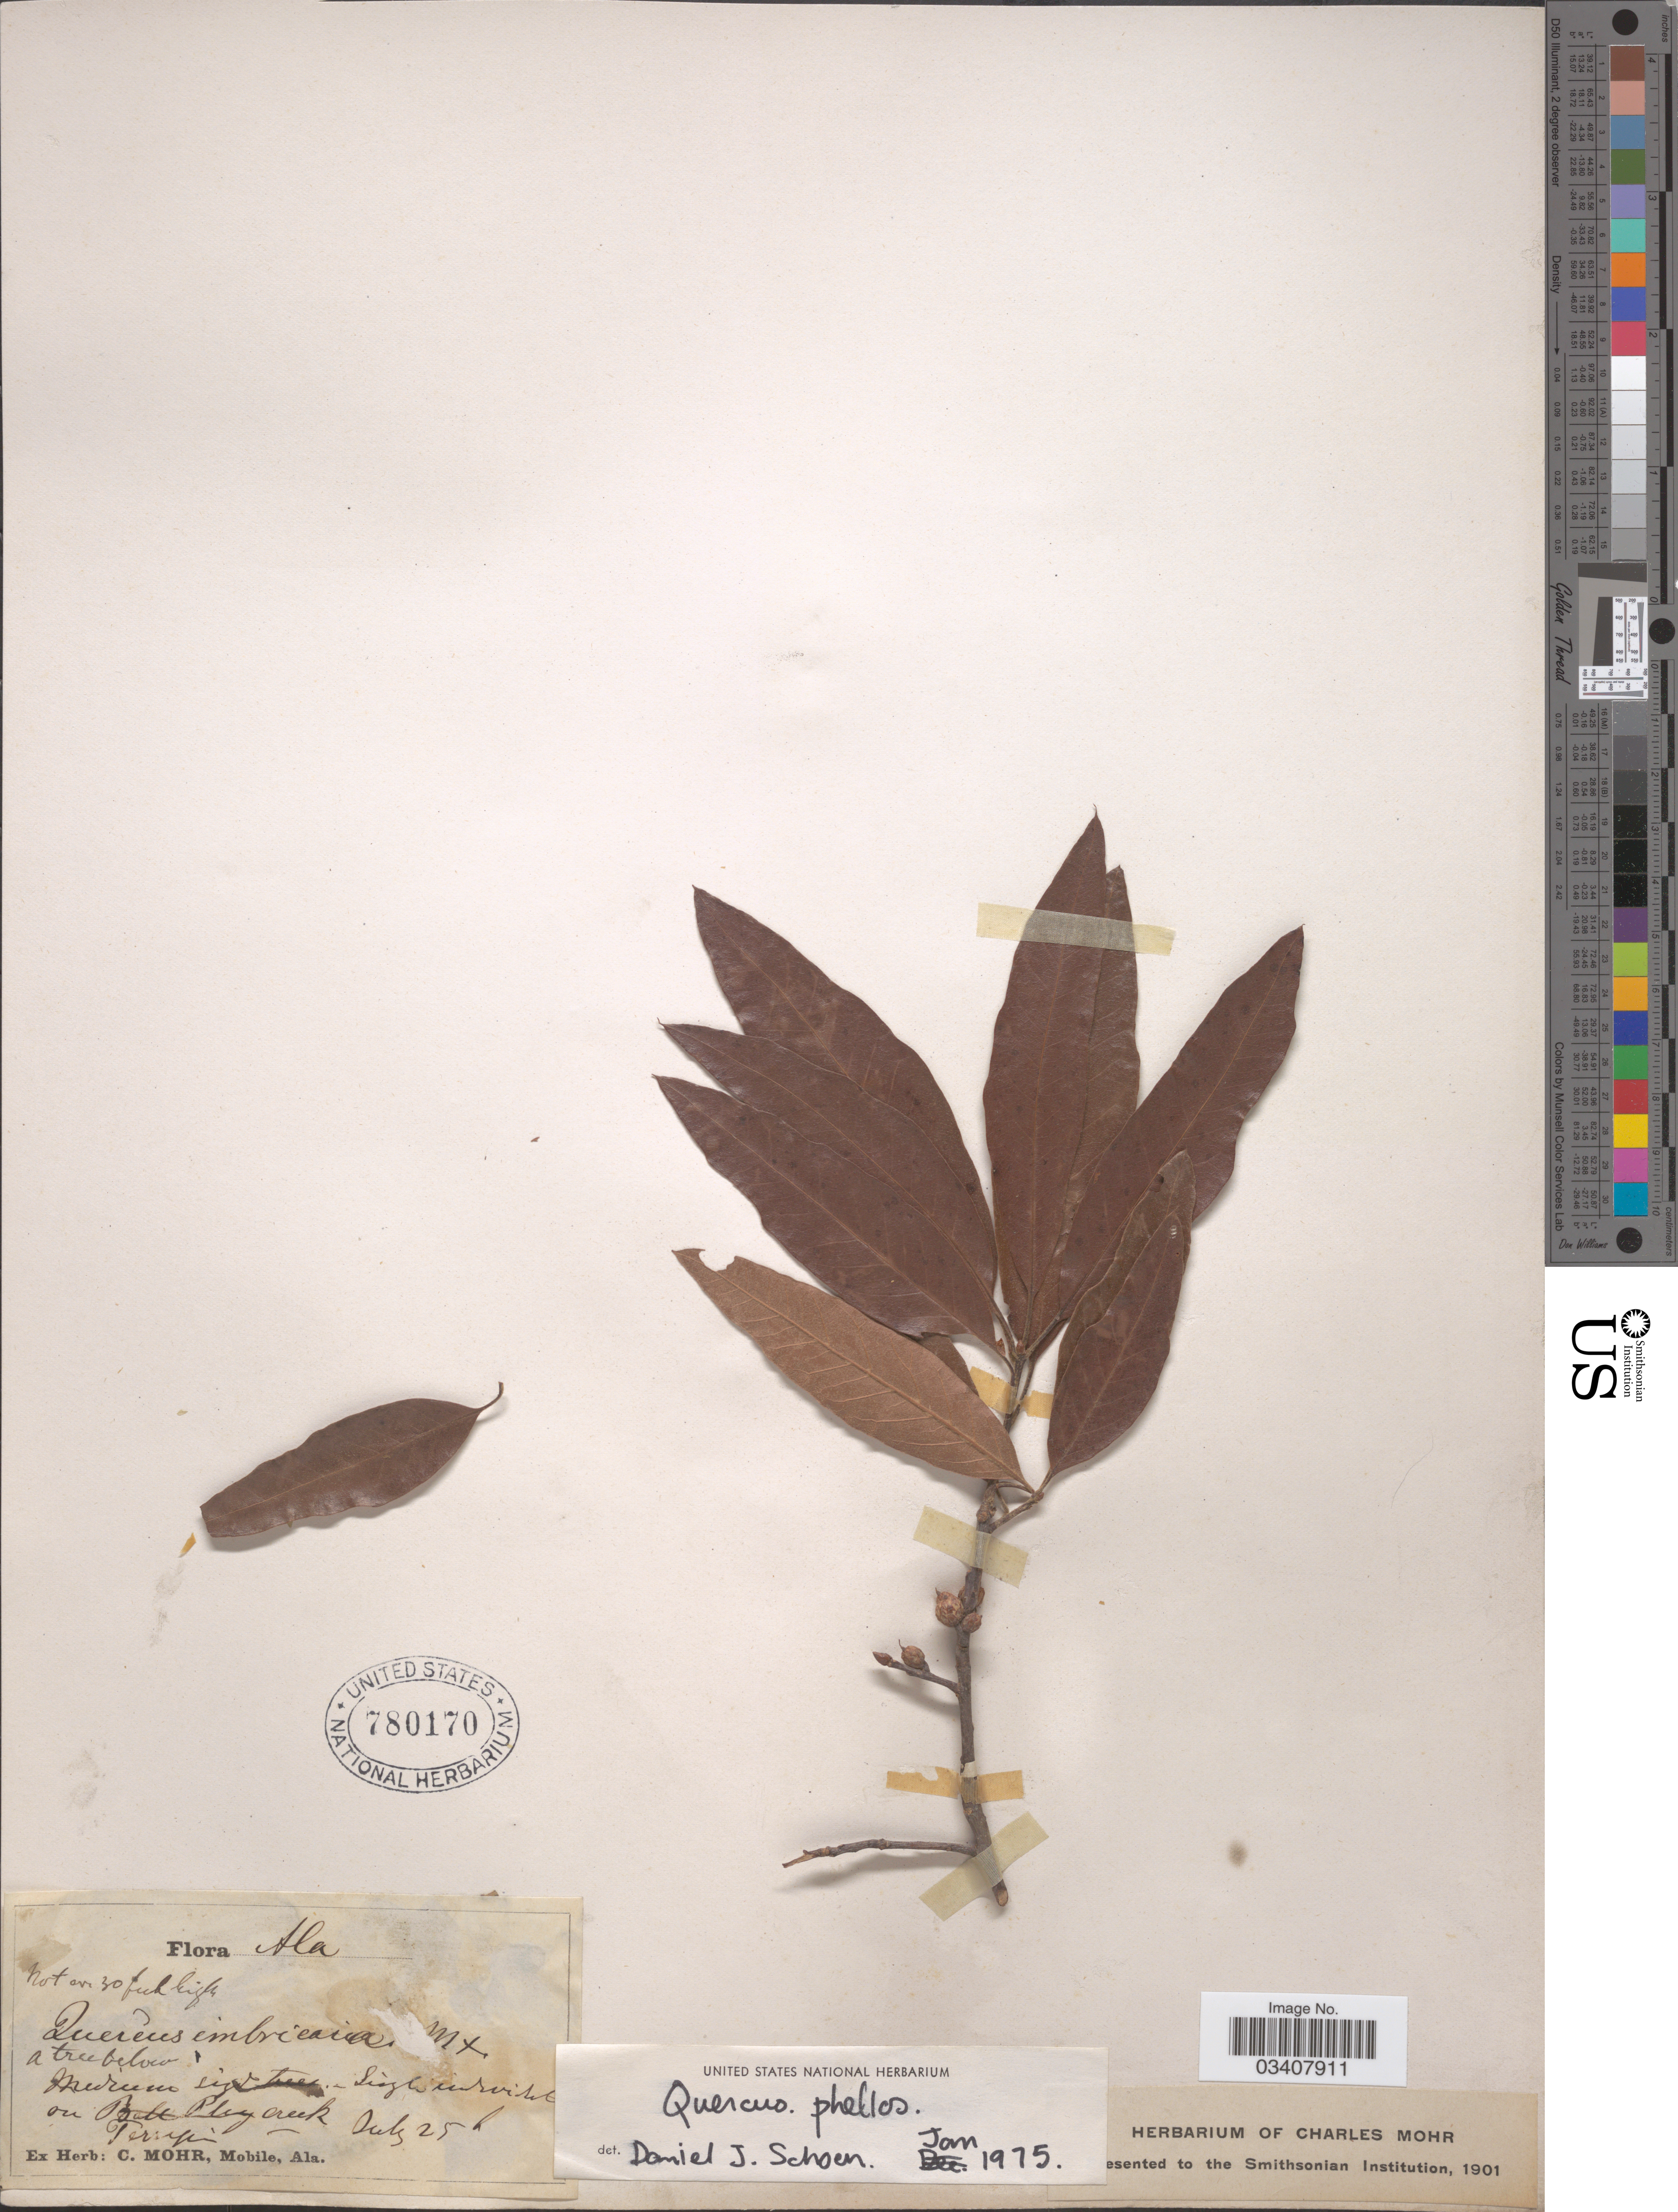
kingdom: Plantae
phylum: Tracheophyta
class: Magnoliopsida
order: Fagales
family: Fagaceae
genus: Quercus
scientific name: Quercus phellos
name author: L.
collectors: ex herb. Charles Mohr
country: United States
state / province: Alabama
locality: On Terrapin creek.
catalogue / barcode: US 780170